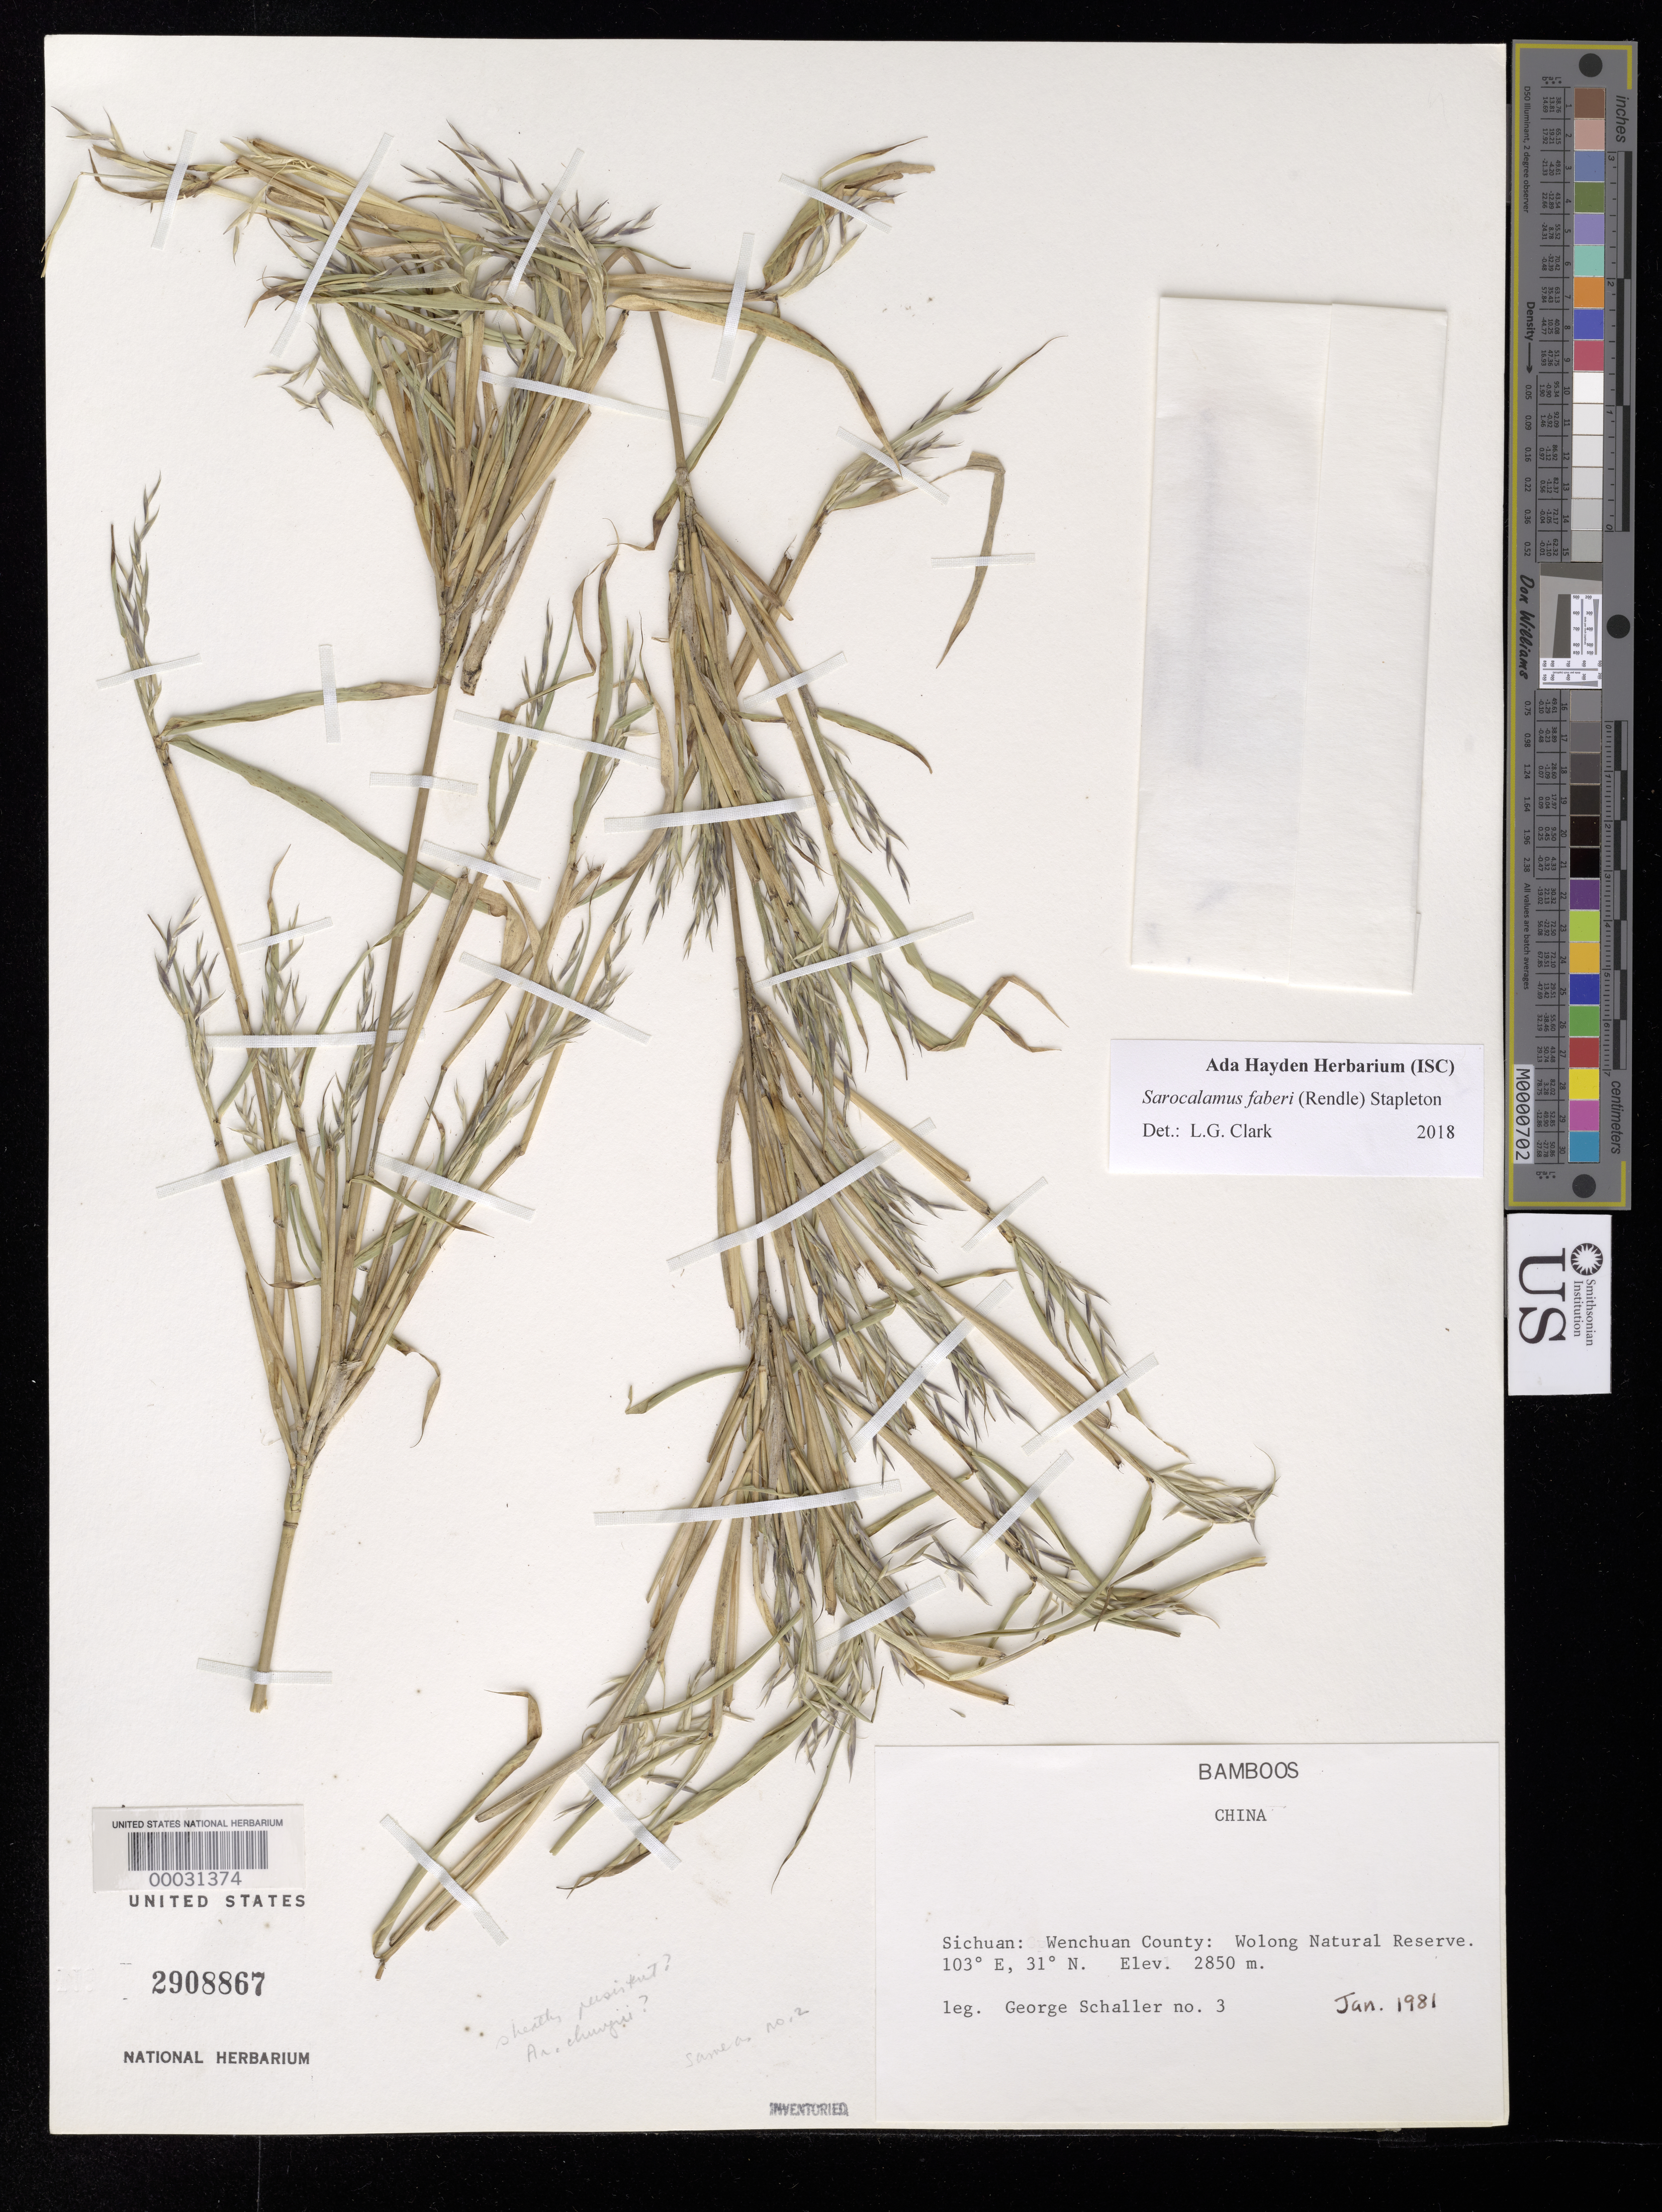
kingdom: Plantae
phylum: Tracheophyta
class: Liliopsida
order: Poales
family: Poaceae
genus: Sarocalamus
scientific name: Sarocalamus faberi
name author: (Rendle) Stapleton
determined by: Clark, L. G.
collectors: G. Schaller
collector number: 3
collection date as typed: Jan 1981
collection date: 1981-01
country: China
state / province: Sichuan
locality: Wuyipeng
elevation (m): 2850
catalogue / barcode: US 2908867